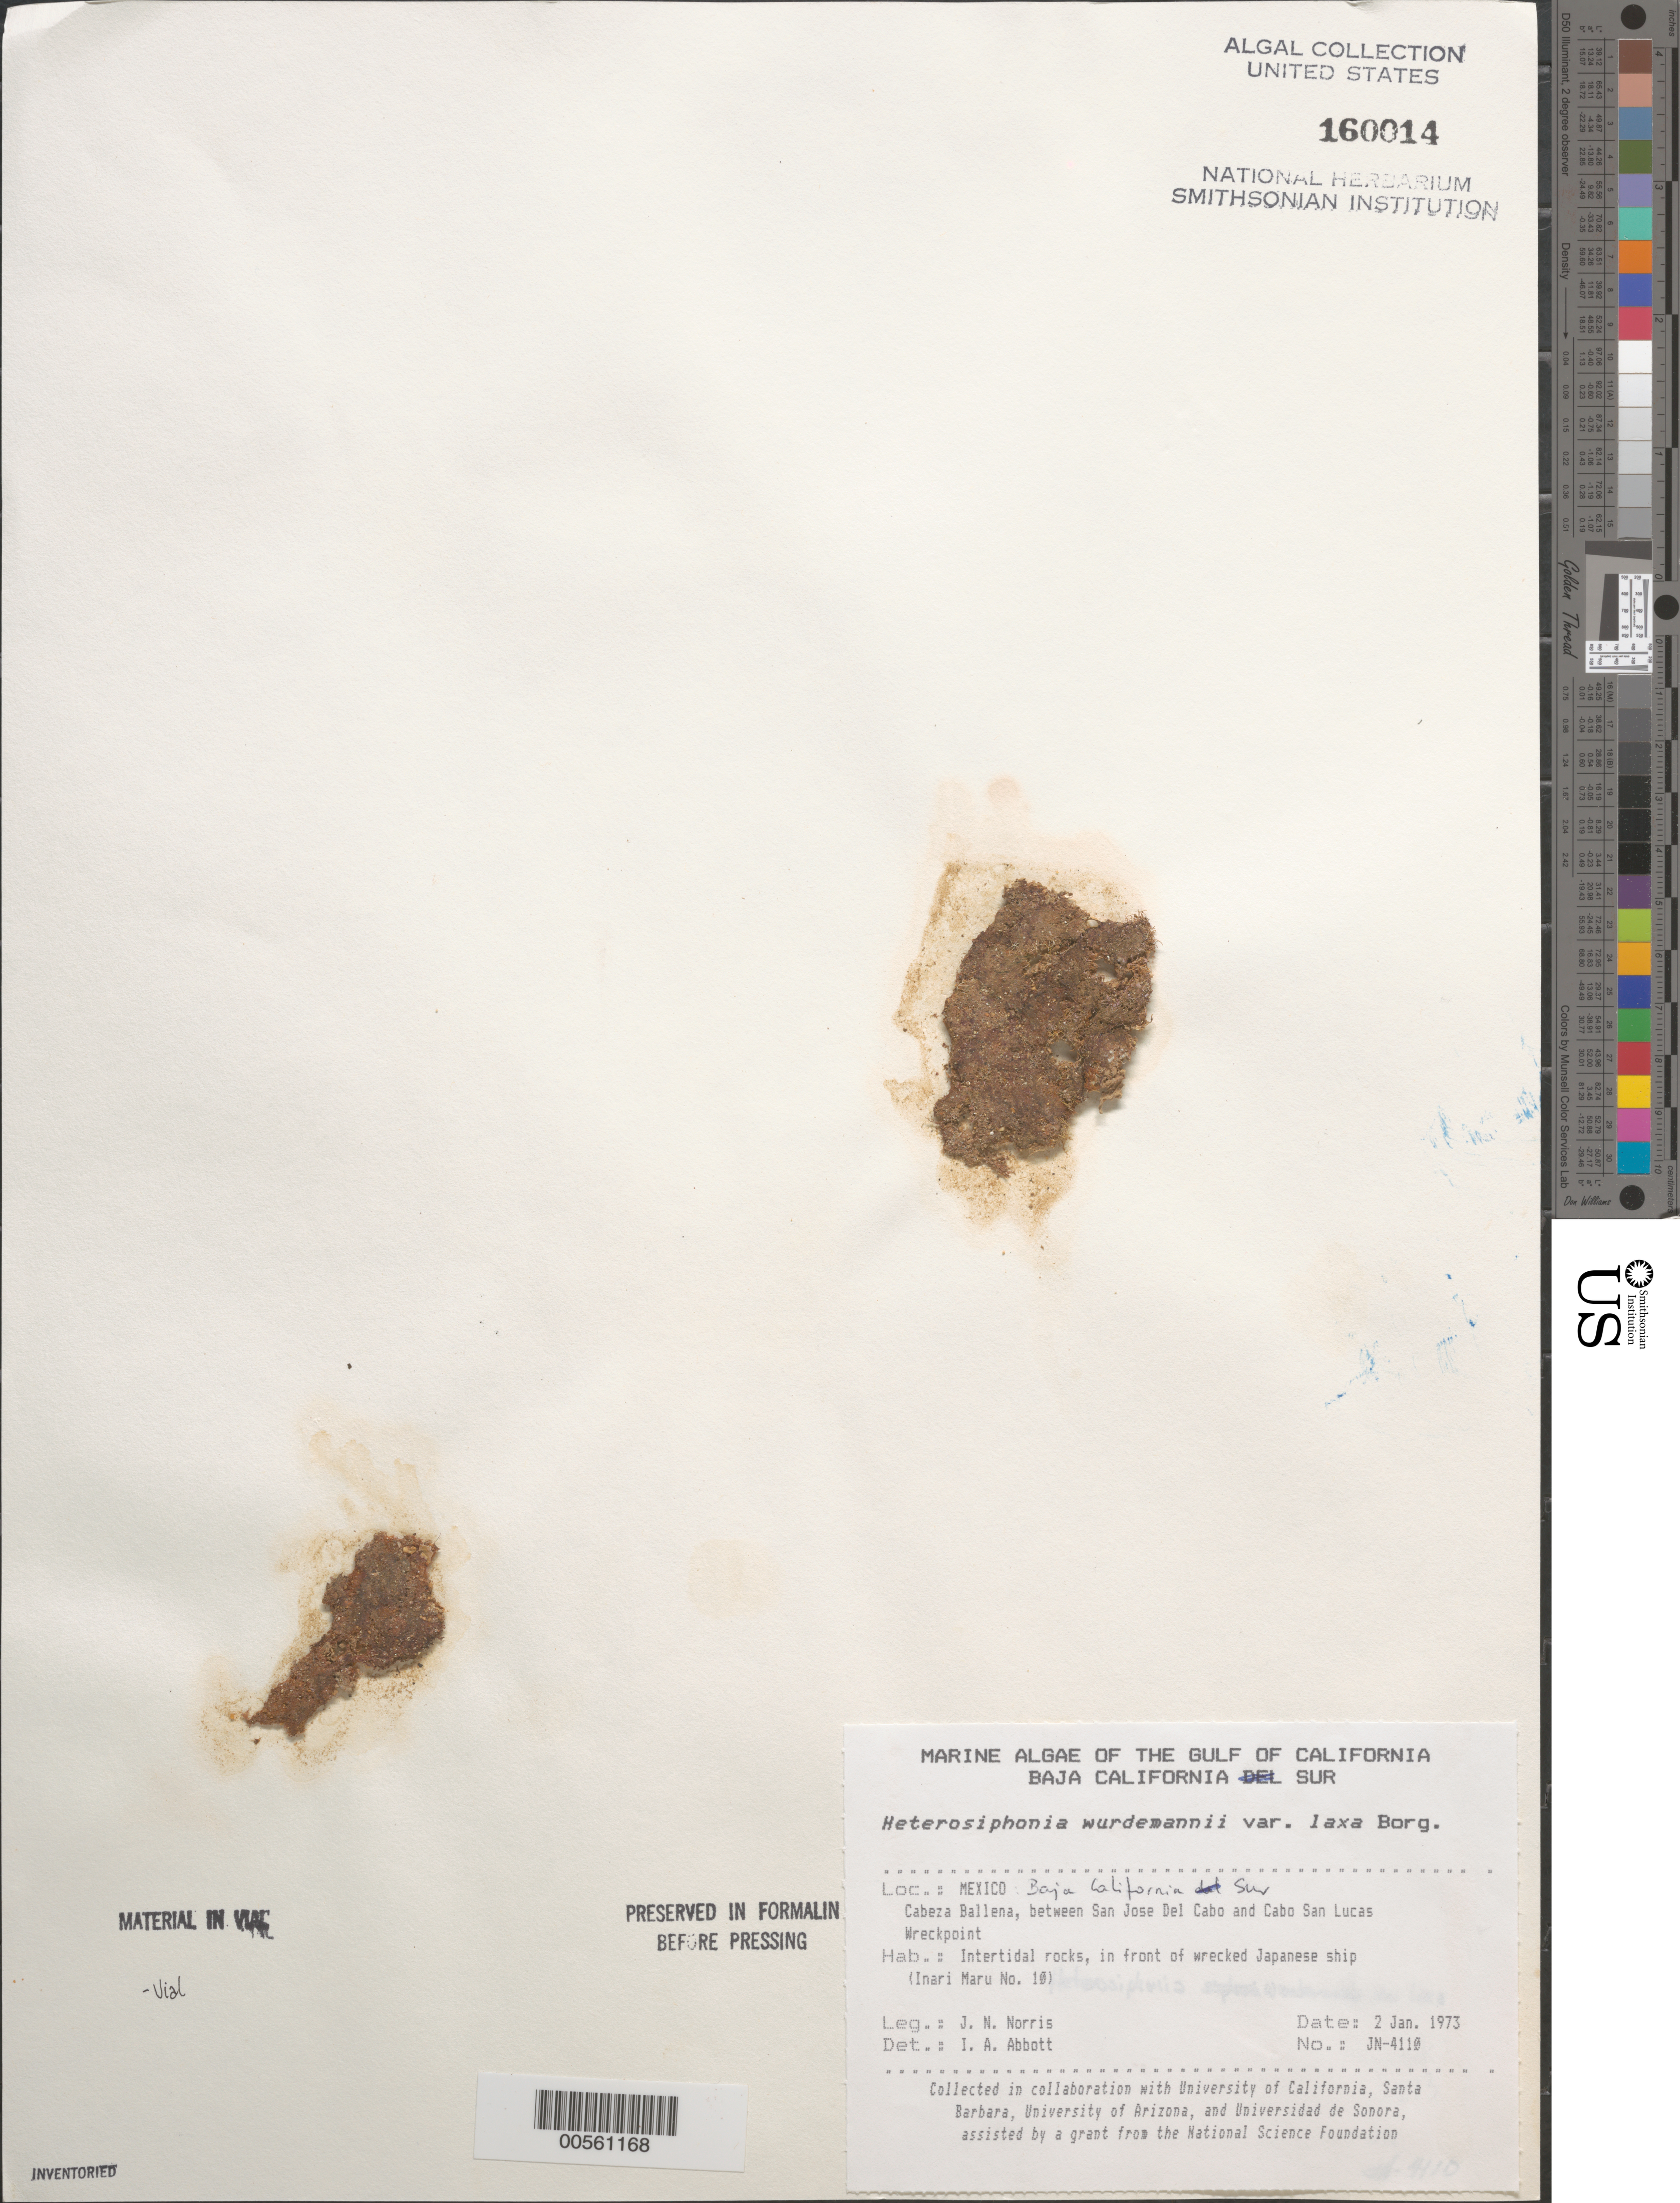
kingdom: Plantae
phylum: Rhodophyta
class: Florideophyceae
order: Ceramiales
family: Dasyaceae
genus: Heterosiphonia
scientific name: Heterosiphonia crispella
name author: (C. Agardh) M.J. Wynne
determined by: Algae name updating Project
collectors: J. N. Norris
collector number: JN-4110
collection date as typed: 02 Jan 1973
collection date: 1973-01-02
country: Mexico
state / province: Baja California Sur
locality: Cabeza Ballena between San Jose del Cabo and Cabo San Lucas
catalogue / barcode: US 160014